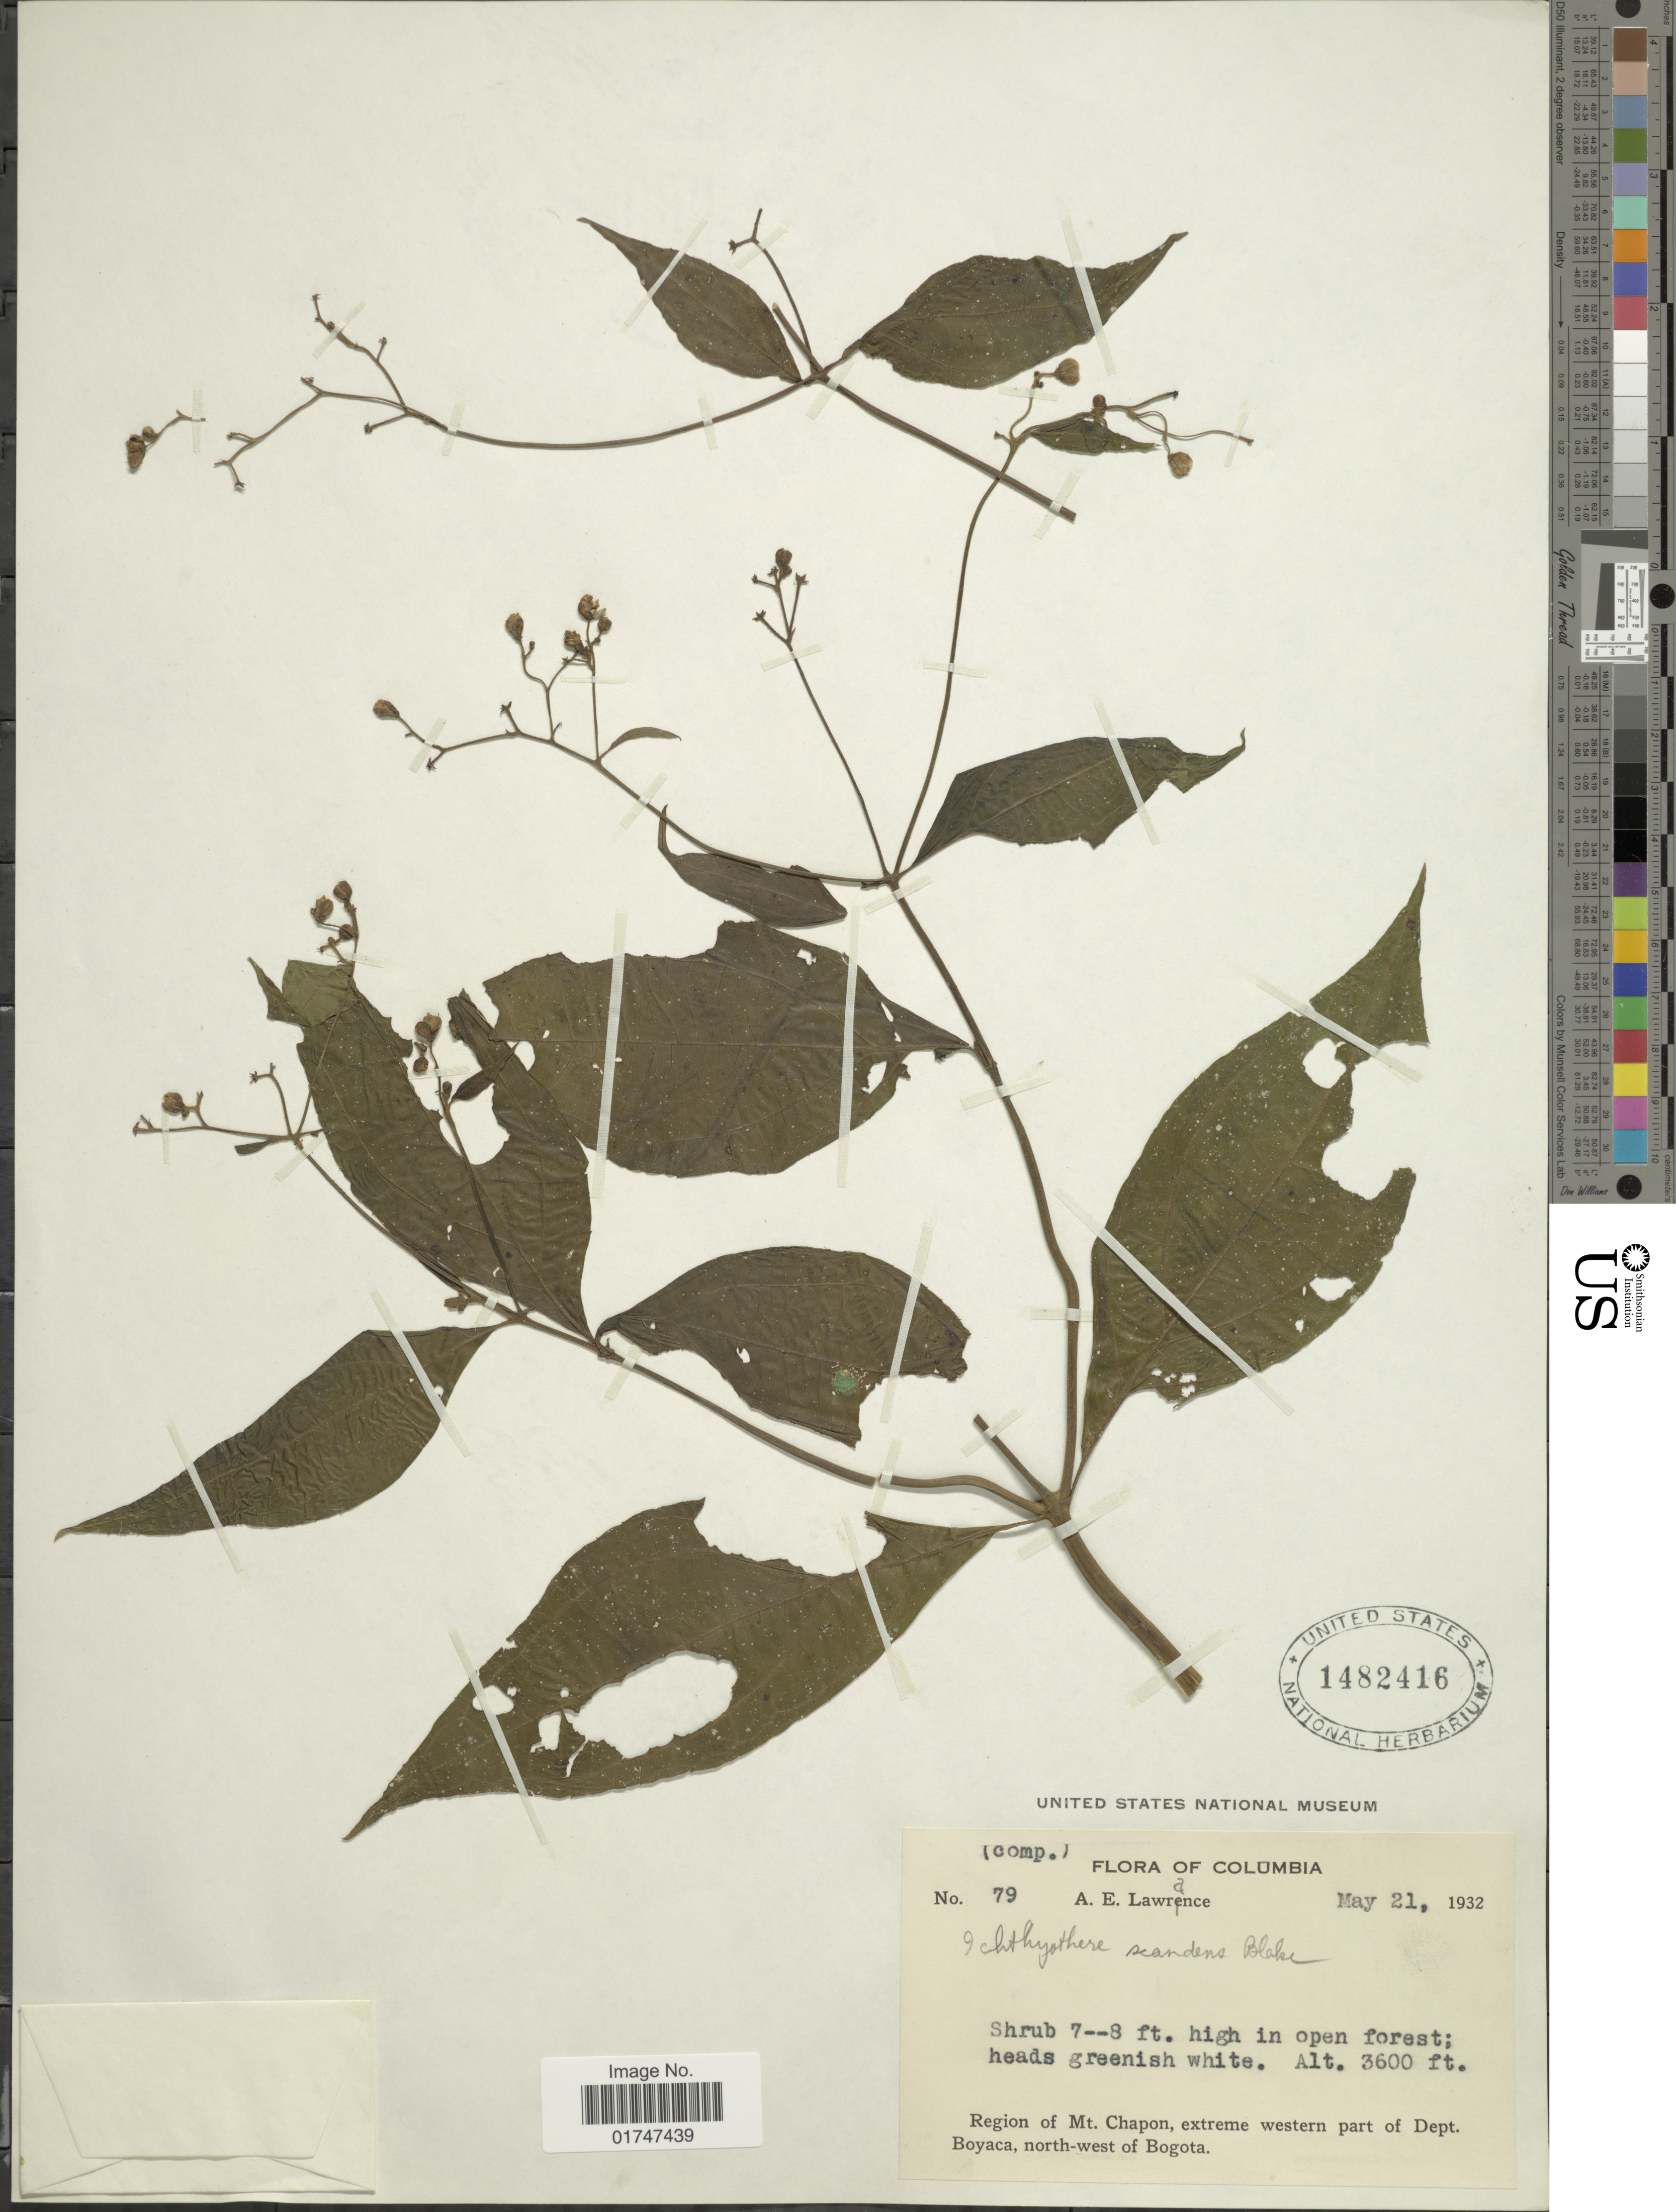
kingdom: Plantae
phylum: Tracheophyta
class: Magnoliopsida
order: Asterales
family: Asteraceae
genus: Ichthyothere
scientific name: Ichthyothere scandens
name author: S.F. Blake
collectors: A. Lawrance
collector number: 79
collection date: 1932-05-21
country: Colombia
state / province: Boyacá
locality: Region of Mt. Chapon, extreme western part of Dept. Boyaca, north-west of Bogota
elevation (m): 1097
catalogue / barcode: US 1482416